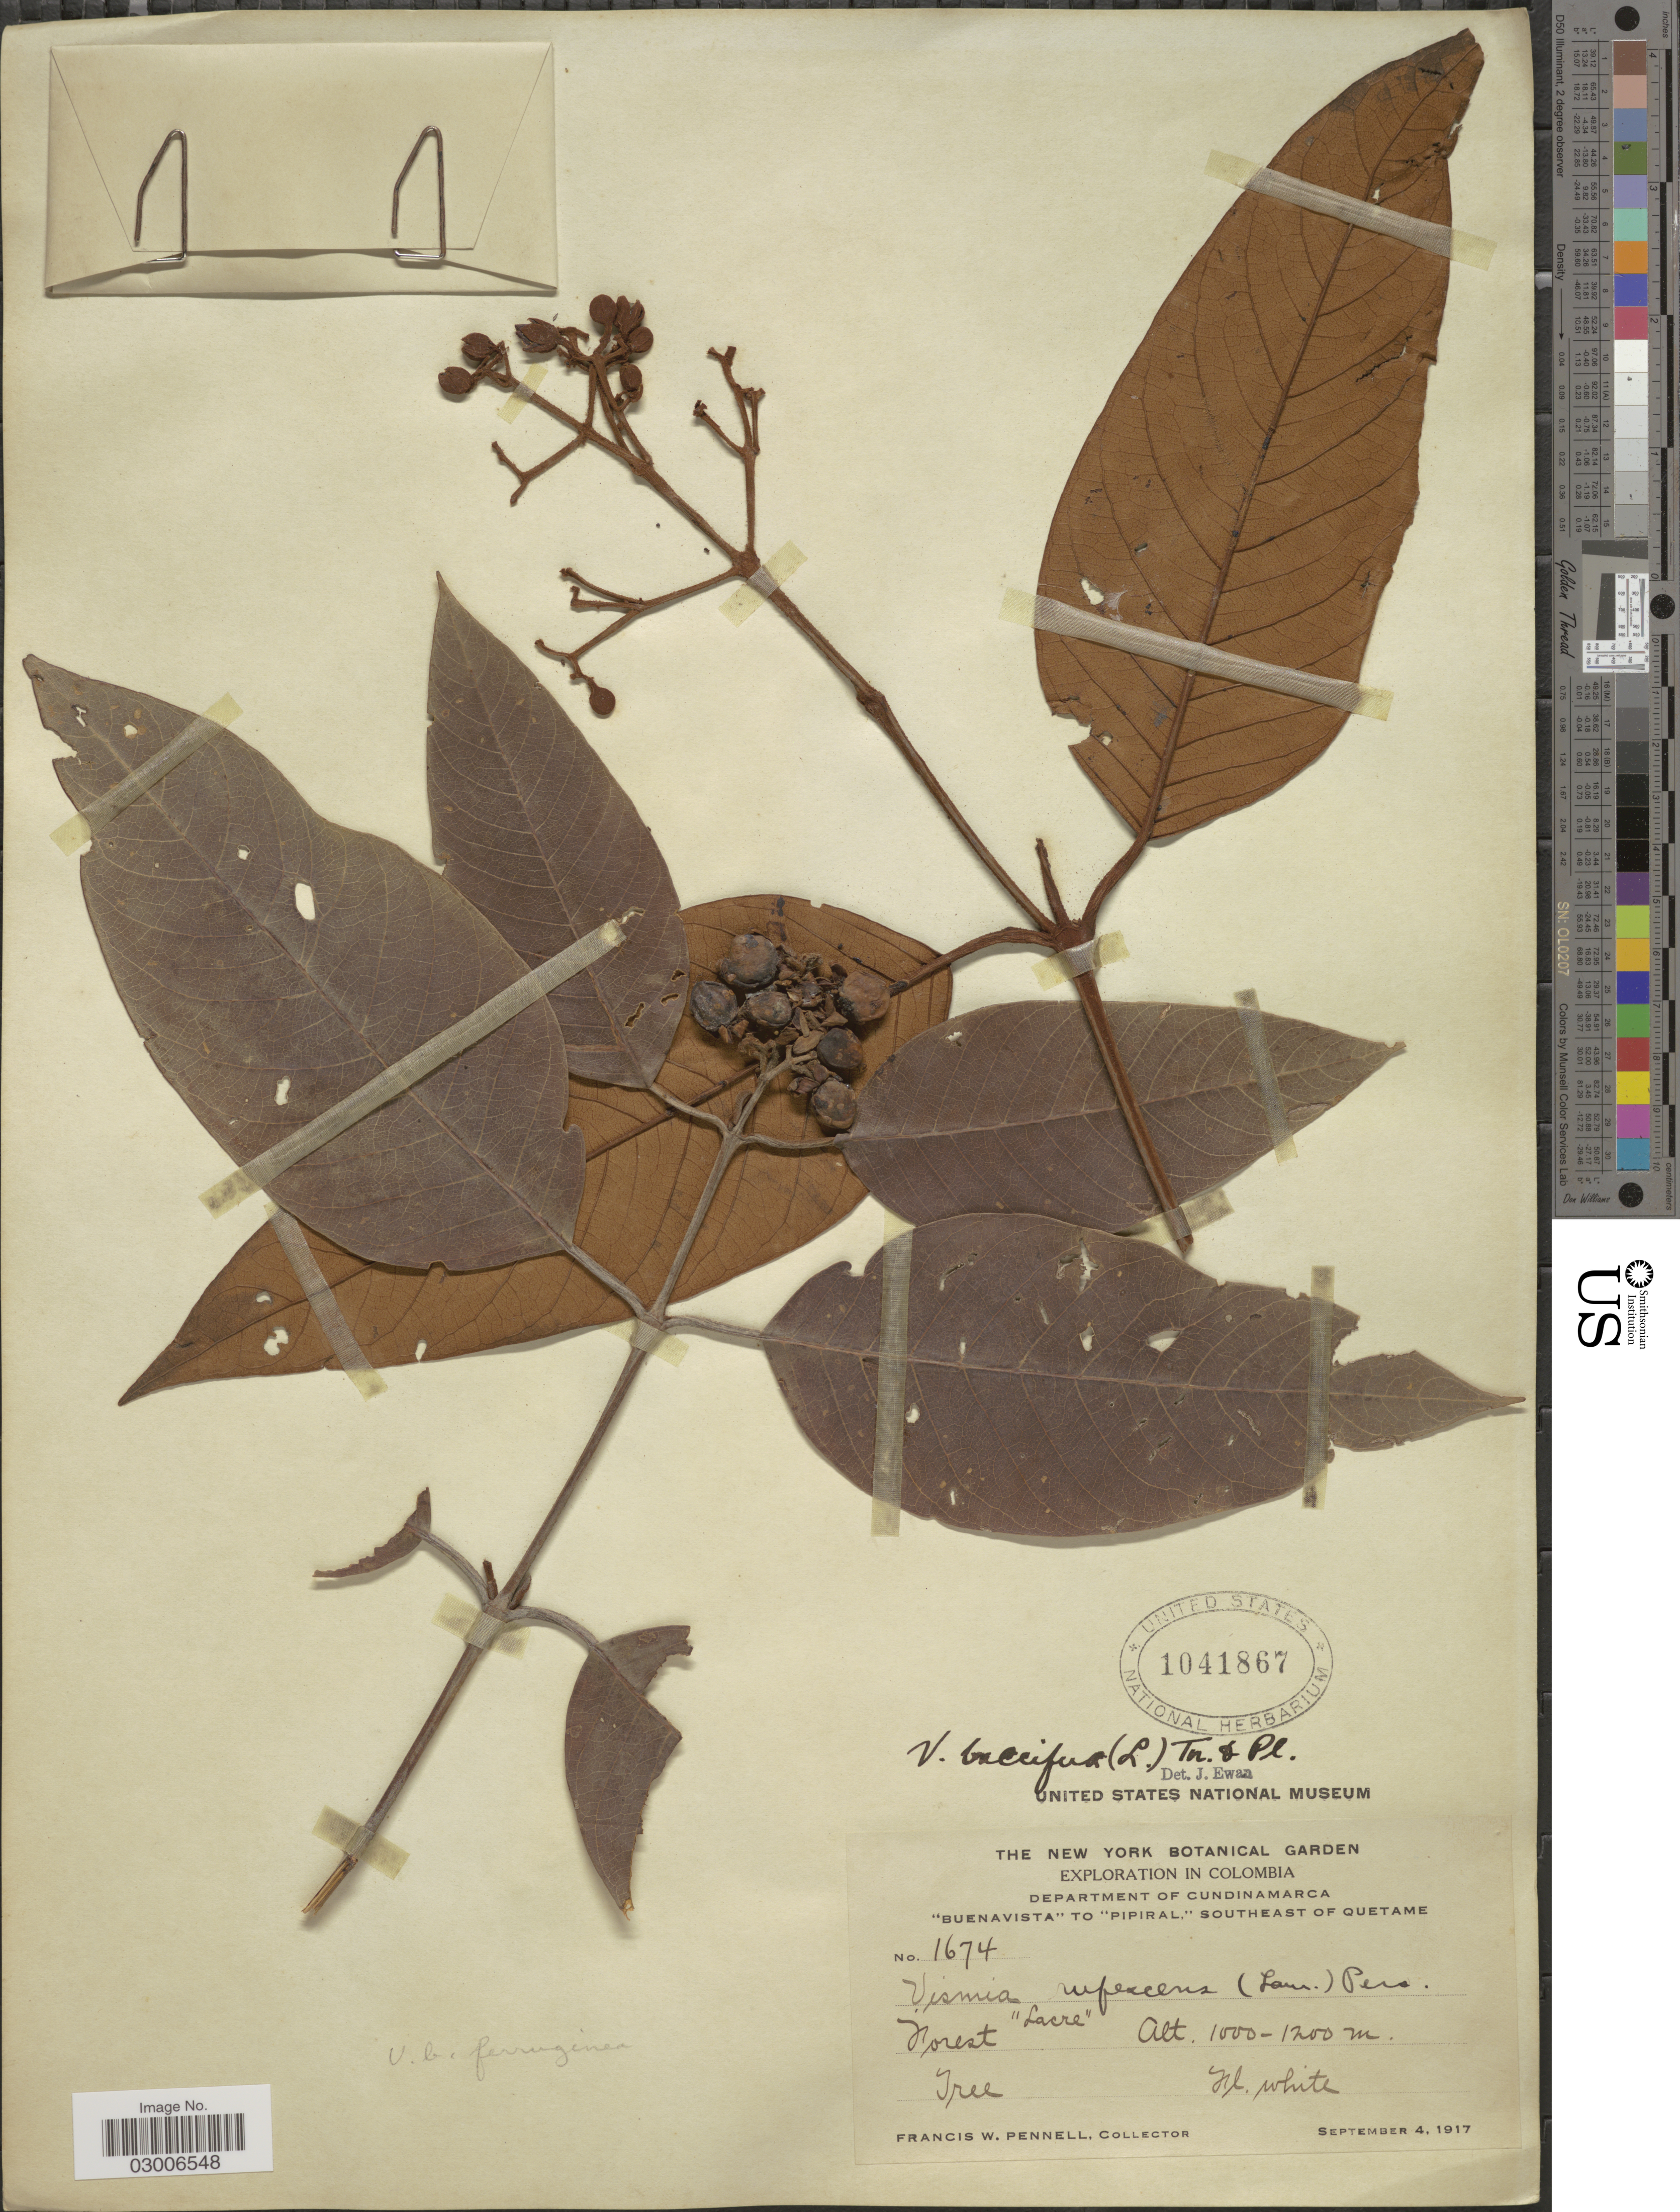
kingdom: Plantae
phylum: Tracheophyta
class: Magnoliopsida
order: Malpighiales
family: Hypericaceae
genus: Vismia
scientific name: Vismia baccifera subsp. ferruginea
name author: (Kunth) Ewan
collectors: F. W. Pennell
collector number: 1674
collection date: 1917-09-04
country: Colombia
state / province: Cundinamarca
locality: Department of Cundinamarca, "Buenavista" to "Pipiral", Southeast of Quetame.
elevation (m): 1000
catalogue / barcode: US 1041867